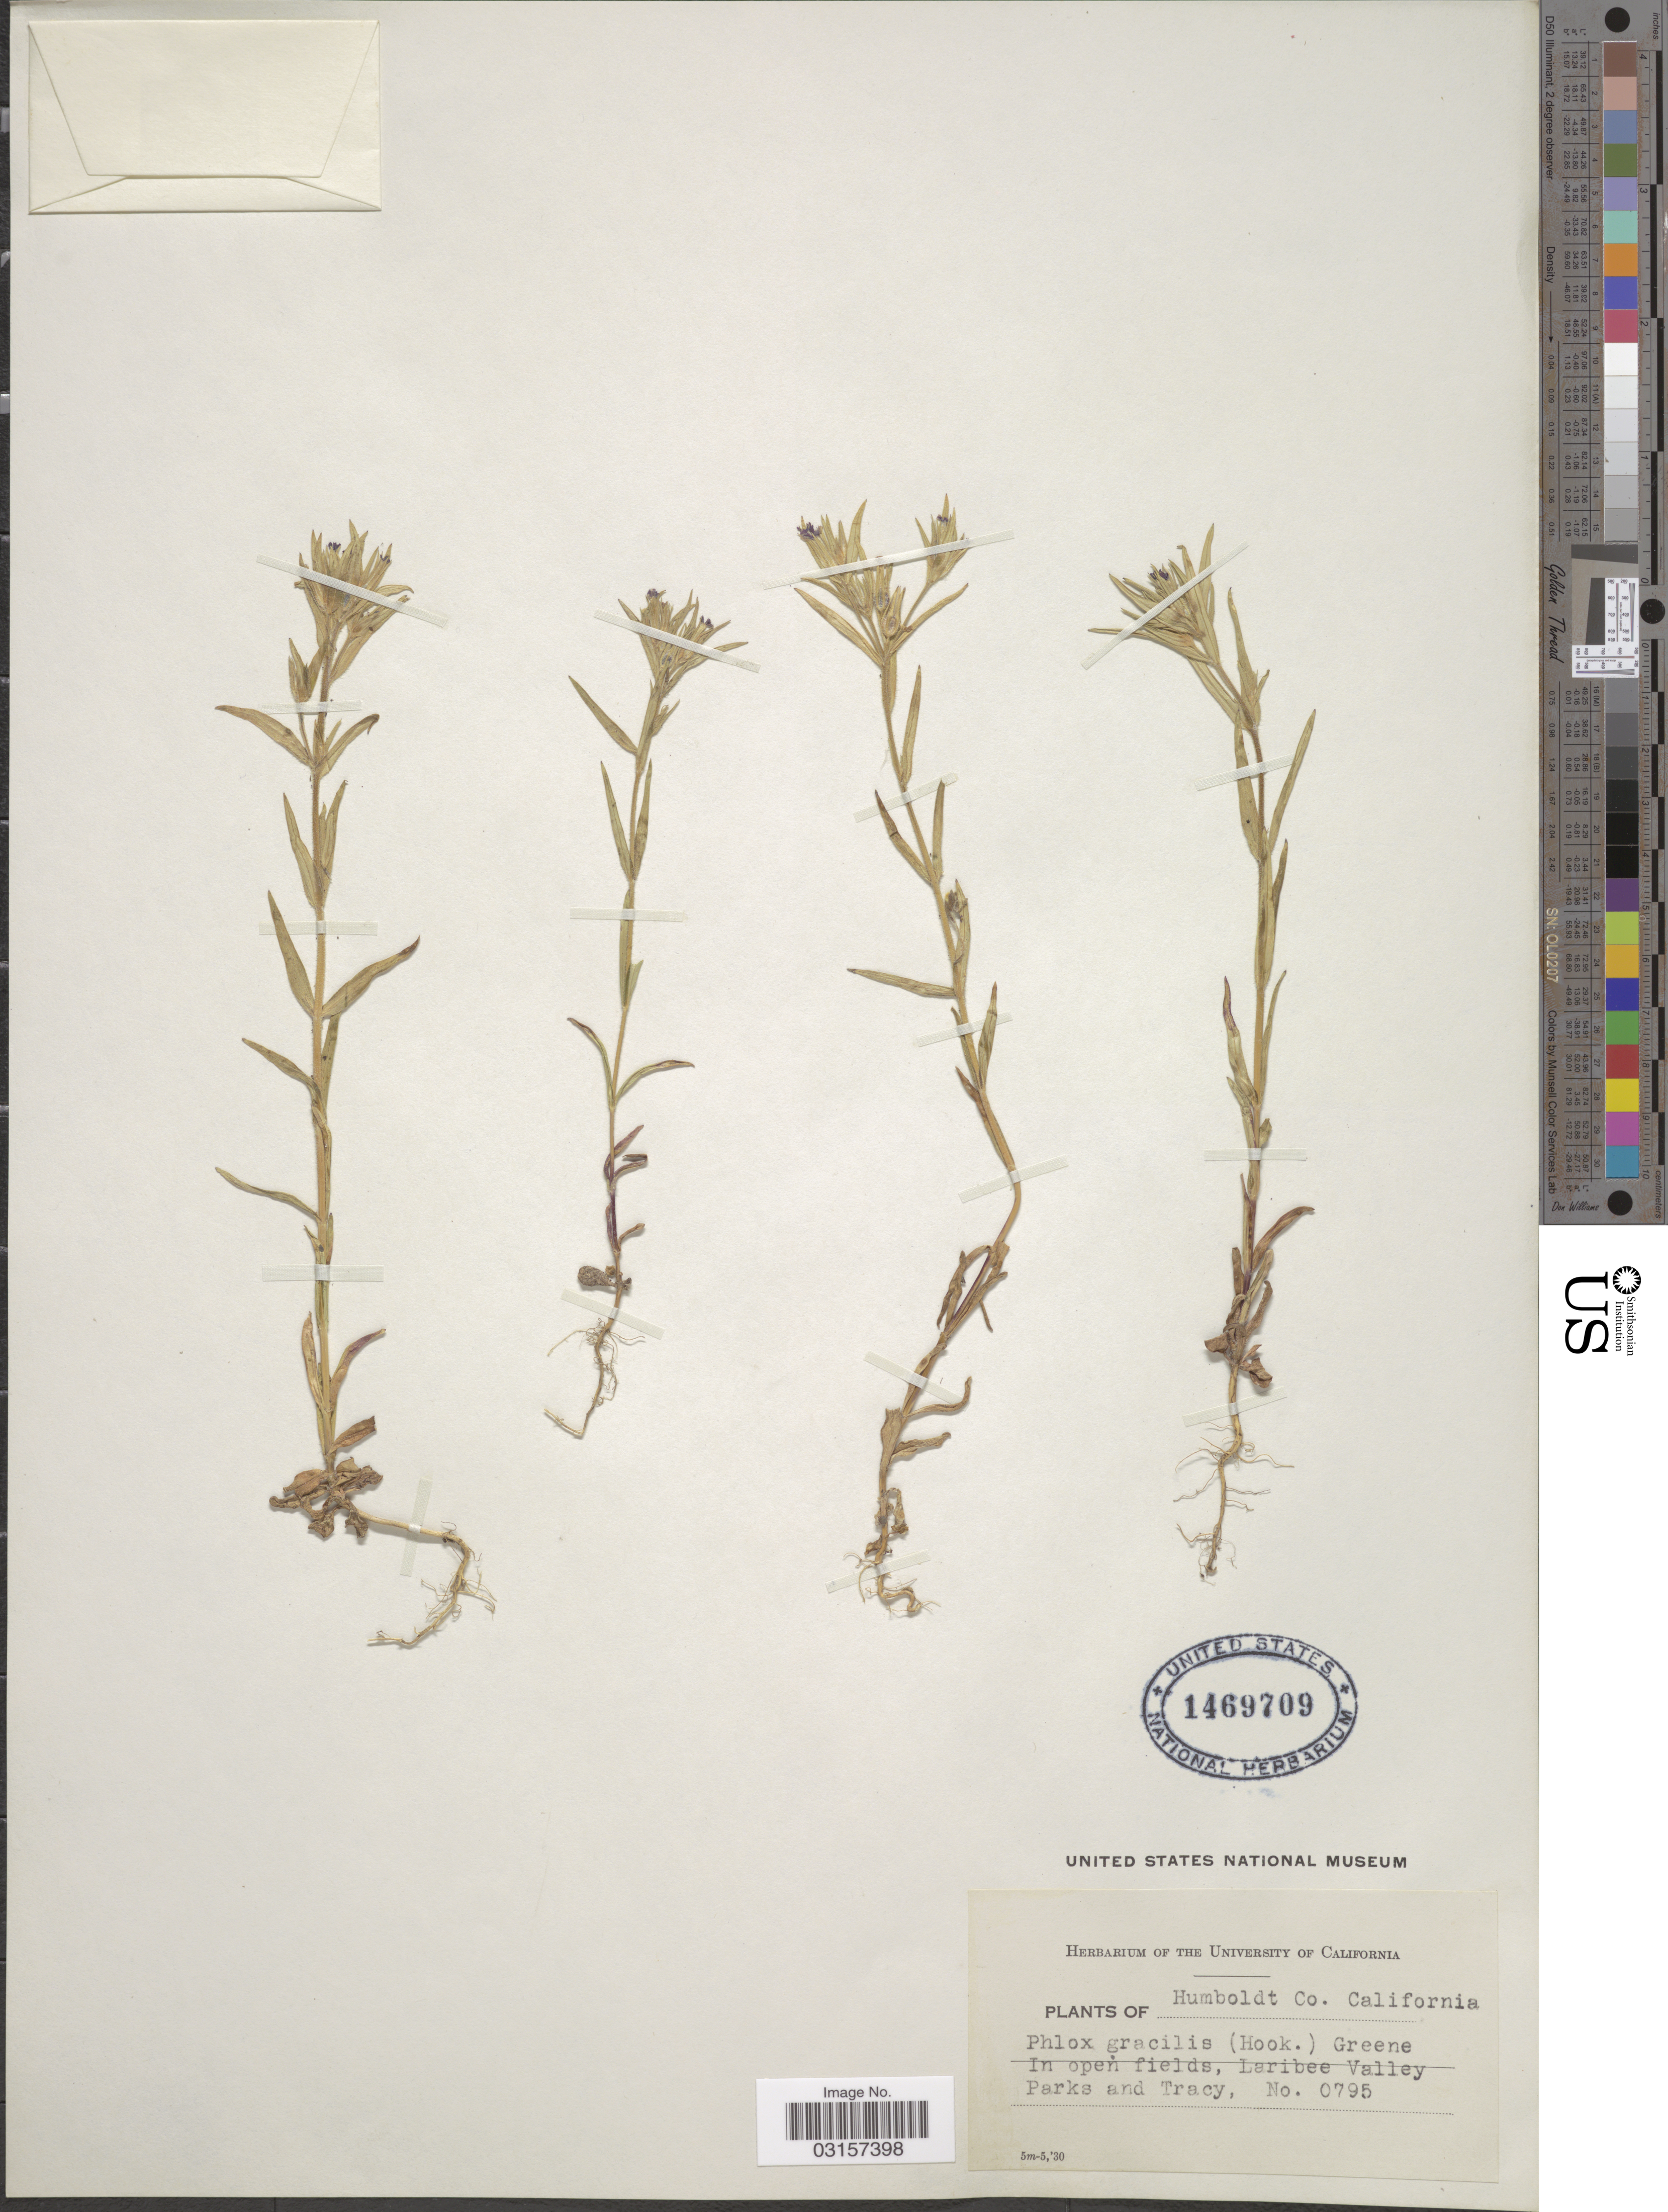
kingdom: Plantae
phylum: Tracheophyta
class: Magnoliopsida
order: Ericales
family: Polemoniaceae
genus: Microsteris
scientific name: Microsteris gracilis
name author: (Hook.) Greene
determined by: (US) Smithsonian Institution - National Museum of Natural History - Department of Botany (UNITED STATES)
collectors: Parks & -. Tracy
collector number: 0795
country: United States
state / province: California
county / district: Humboldt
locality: Humboldt Co., In open fields, Laribee Valley.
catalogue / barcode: US 1469709